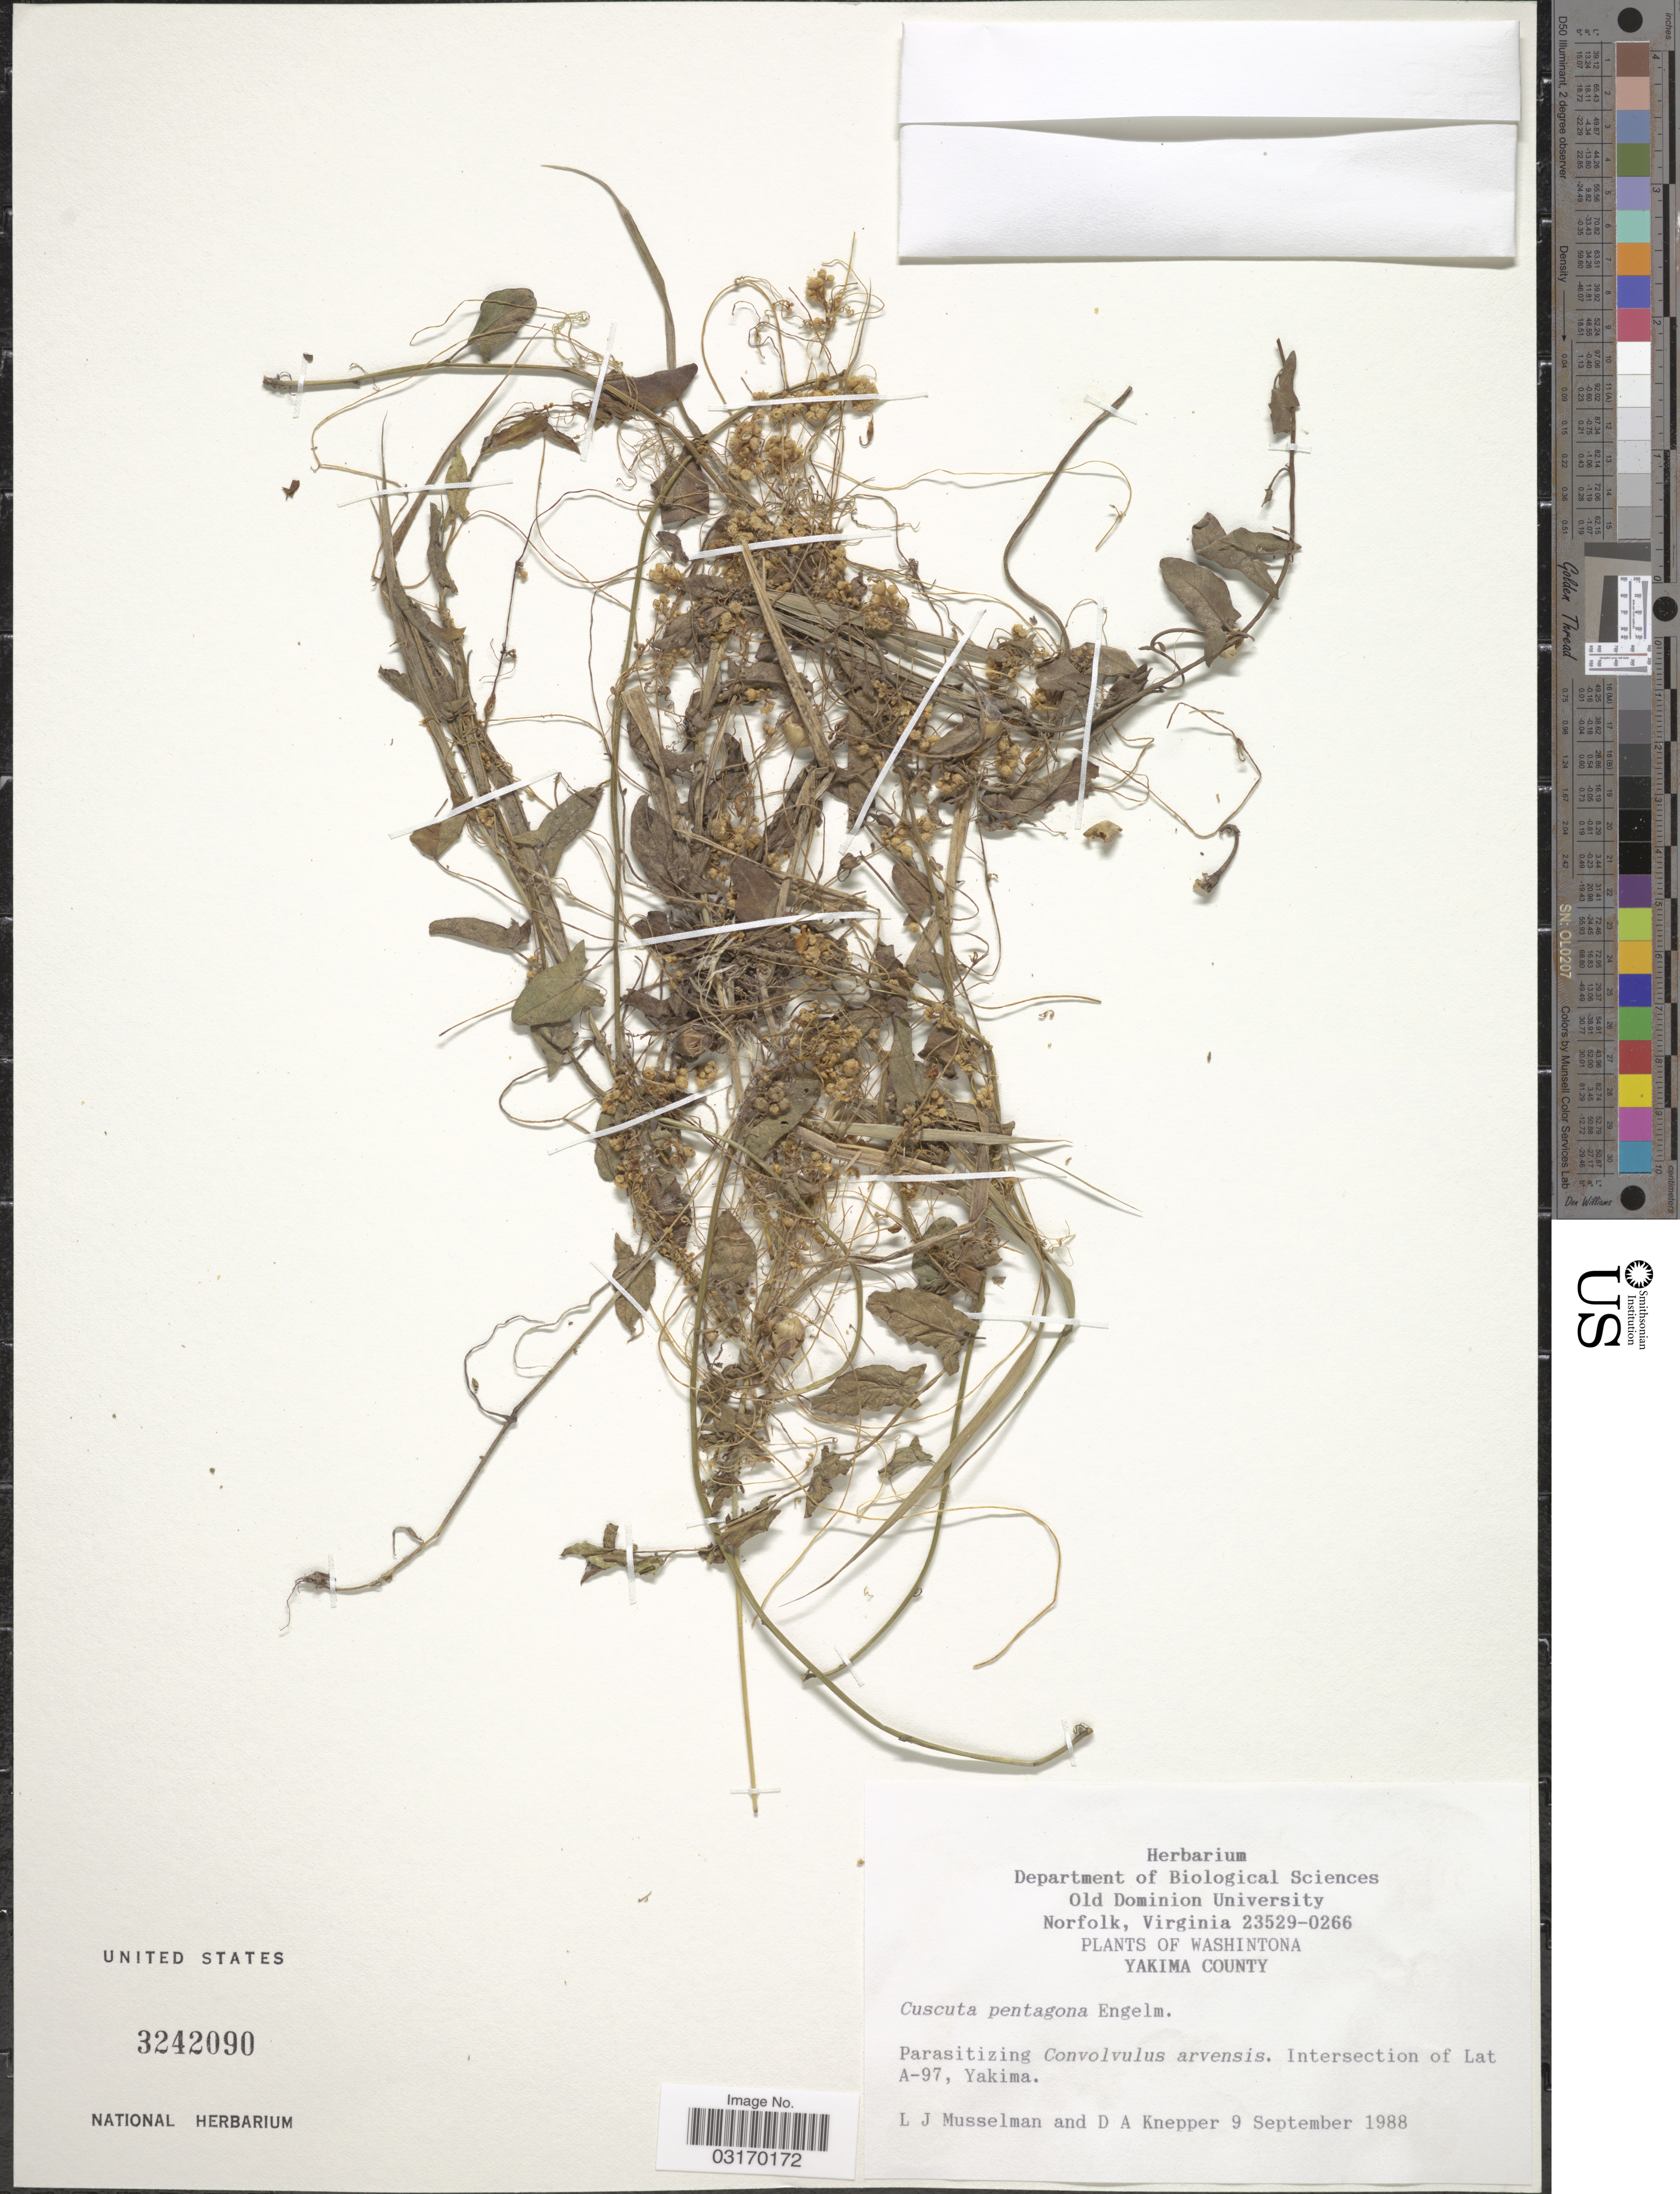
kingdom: Plantae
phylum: Tracheophyta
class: Magnoliopsida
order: Solanales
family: Convolvulaceae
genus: Cuscuta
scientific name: Cuscuta pentagona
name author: Engelm.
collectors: L. J. Musselman & D. A. Knepper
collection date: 1988-09-09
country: United States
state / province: Washington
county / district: Yakima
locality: Washintona. Yakima County. Intersection of Lat A-97, Yakima.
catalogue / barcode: US 3242090